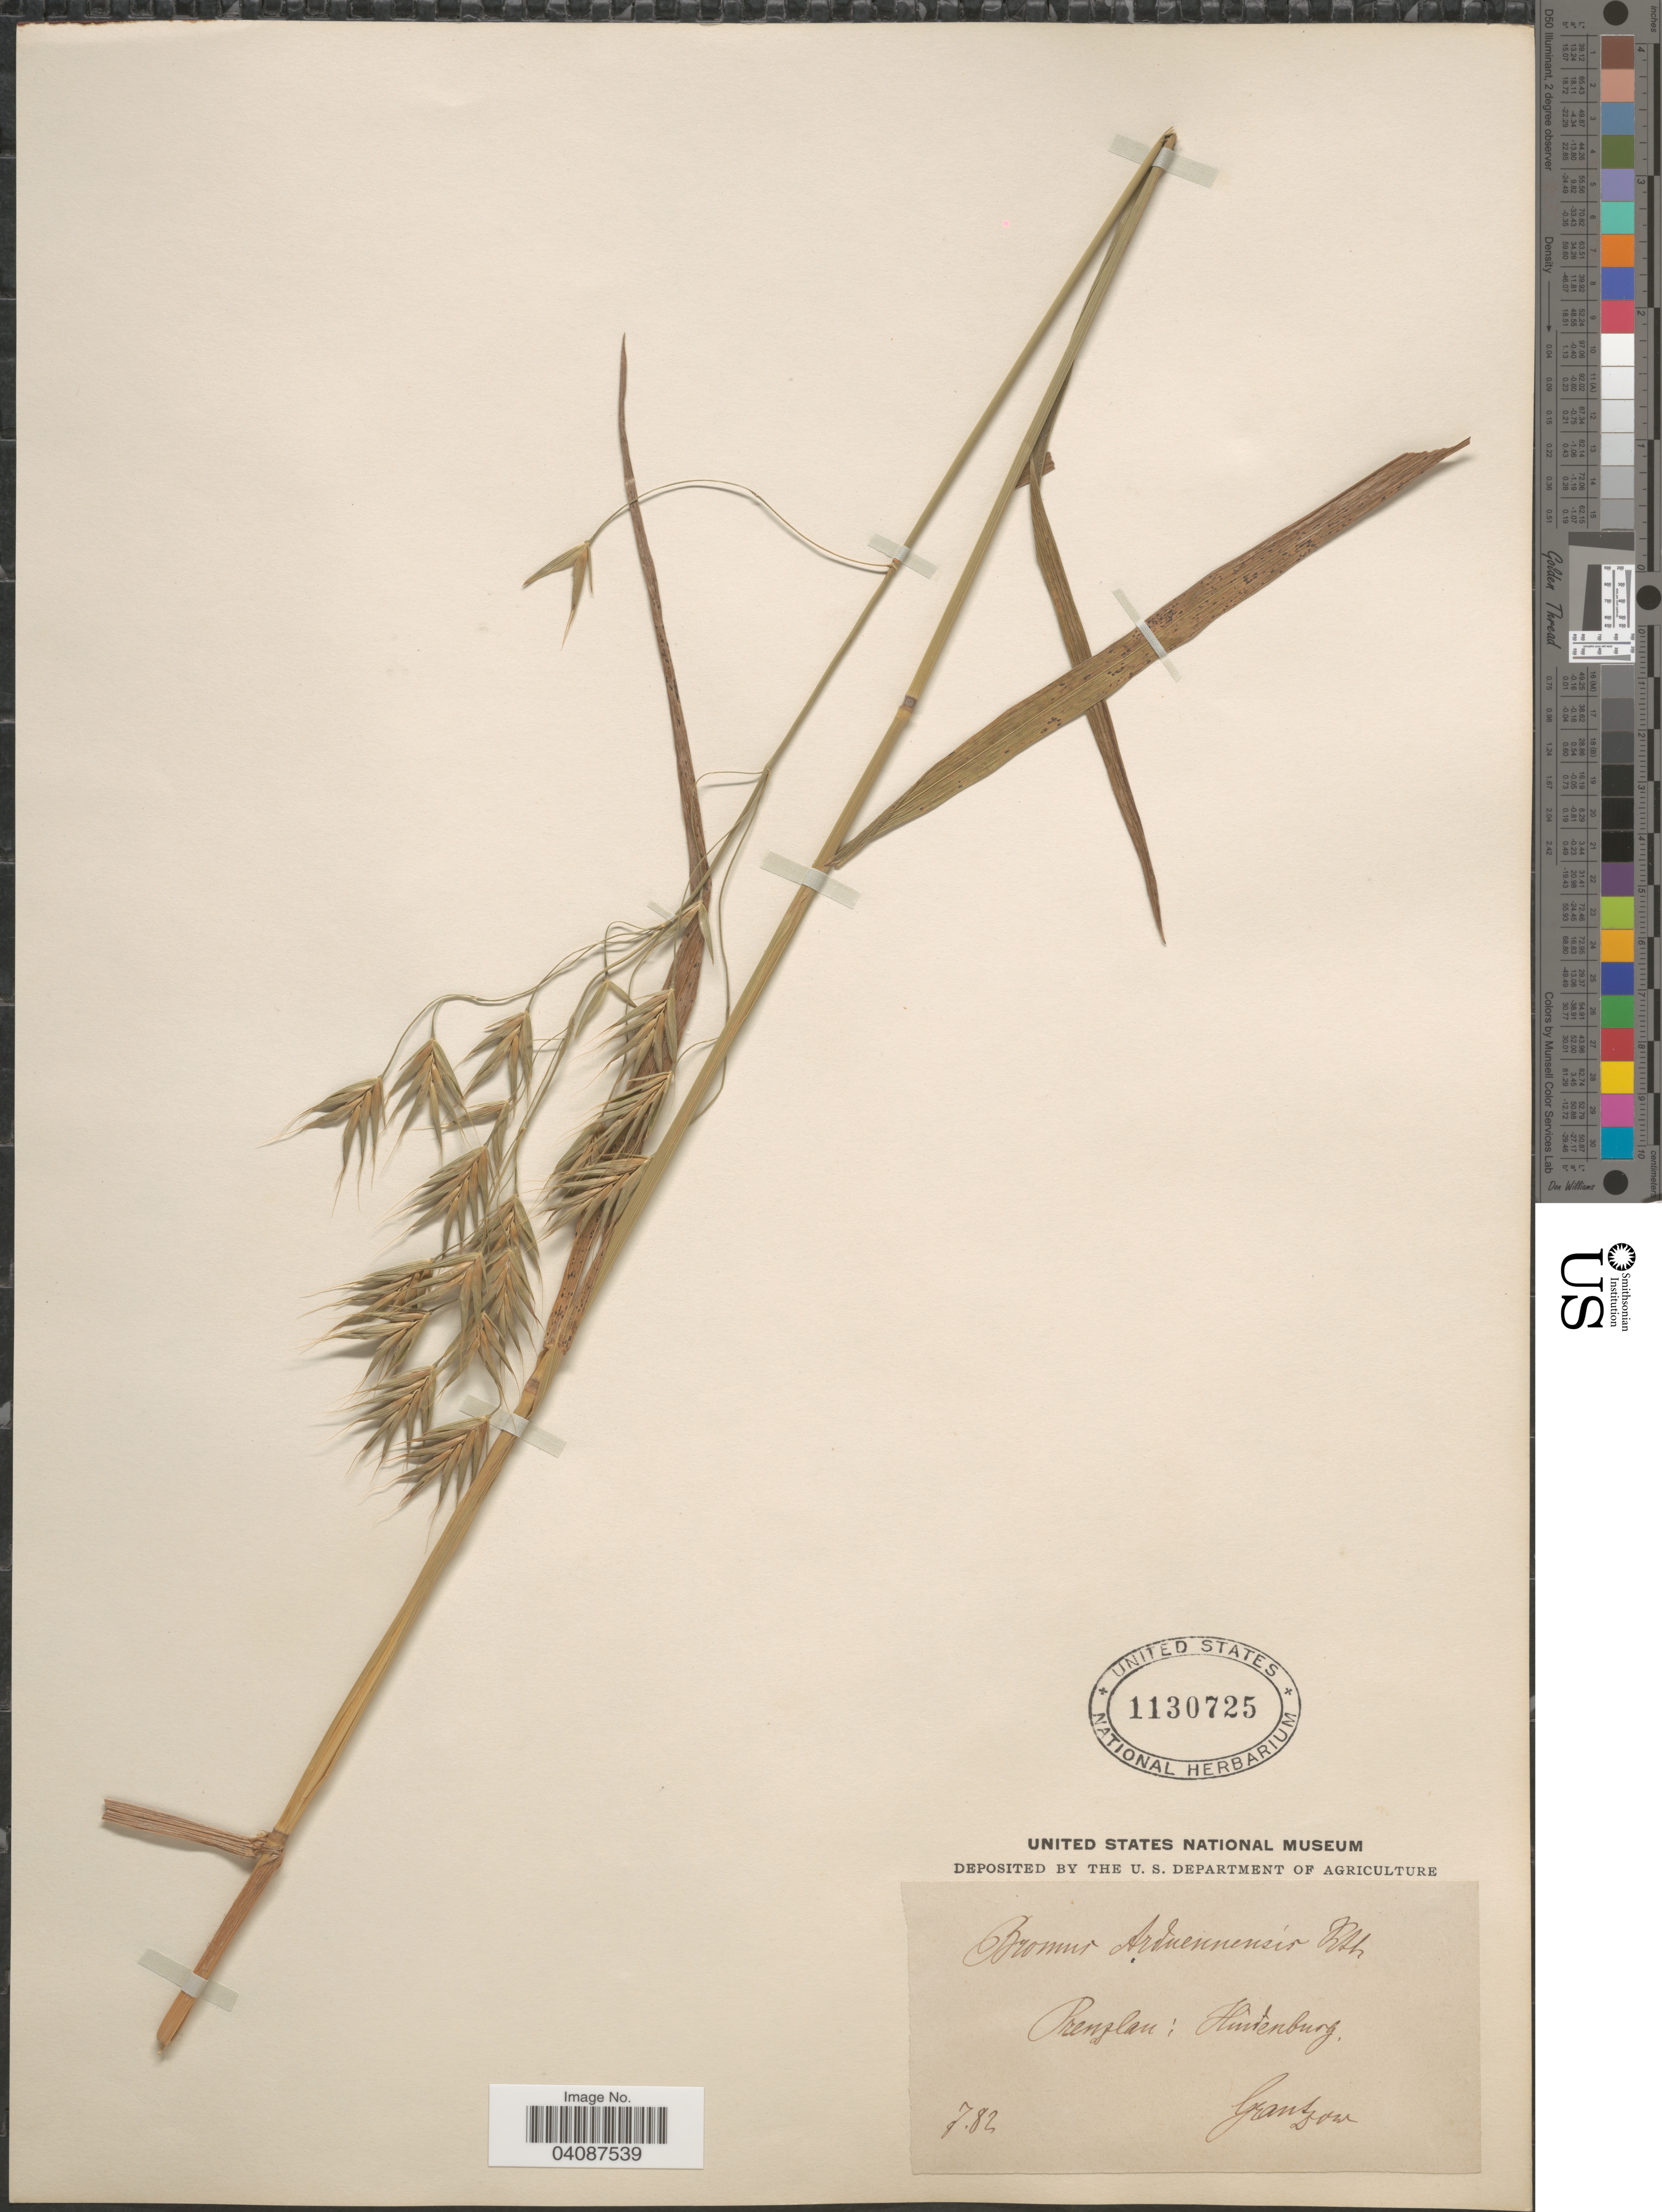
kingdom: Plantae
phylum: Tracheophyta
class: Liliopsida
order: Poales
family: Poaceae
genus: Bromus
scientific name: Bromus arduennensis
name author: Kunth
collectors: Grantzow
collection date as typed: Transcribed d/m/y: /7/82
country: Germany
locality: Prenzlau: Hindenburg.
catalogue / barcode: US 1130725